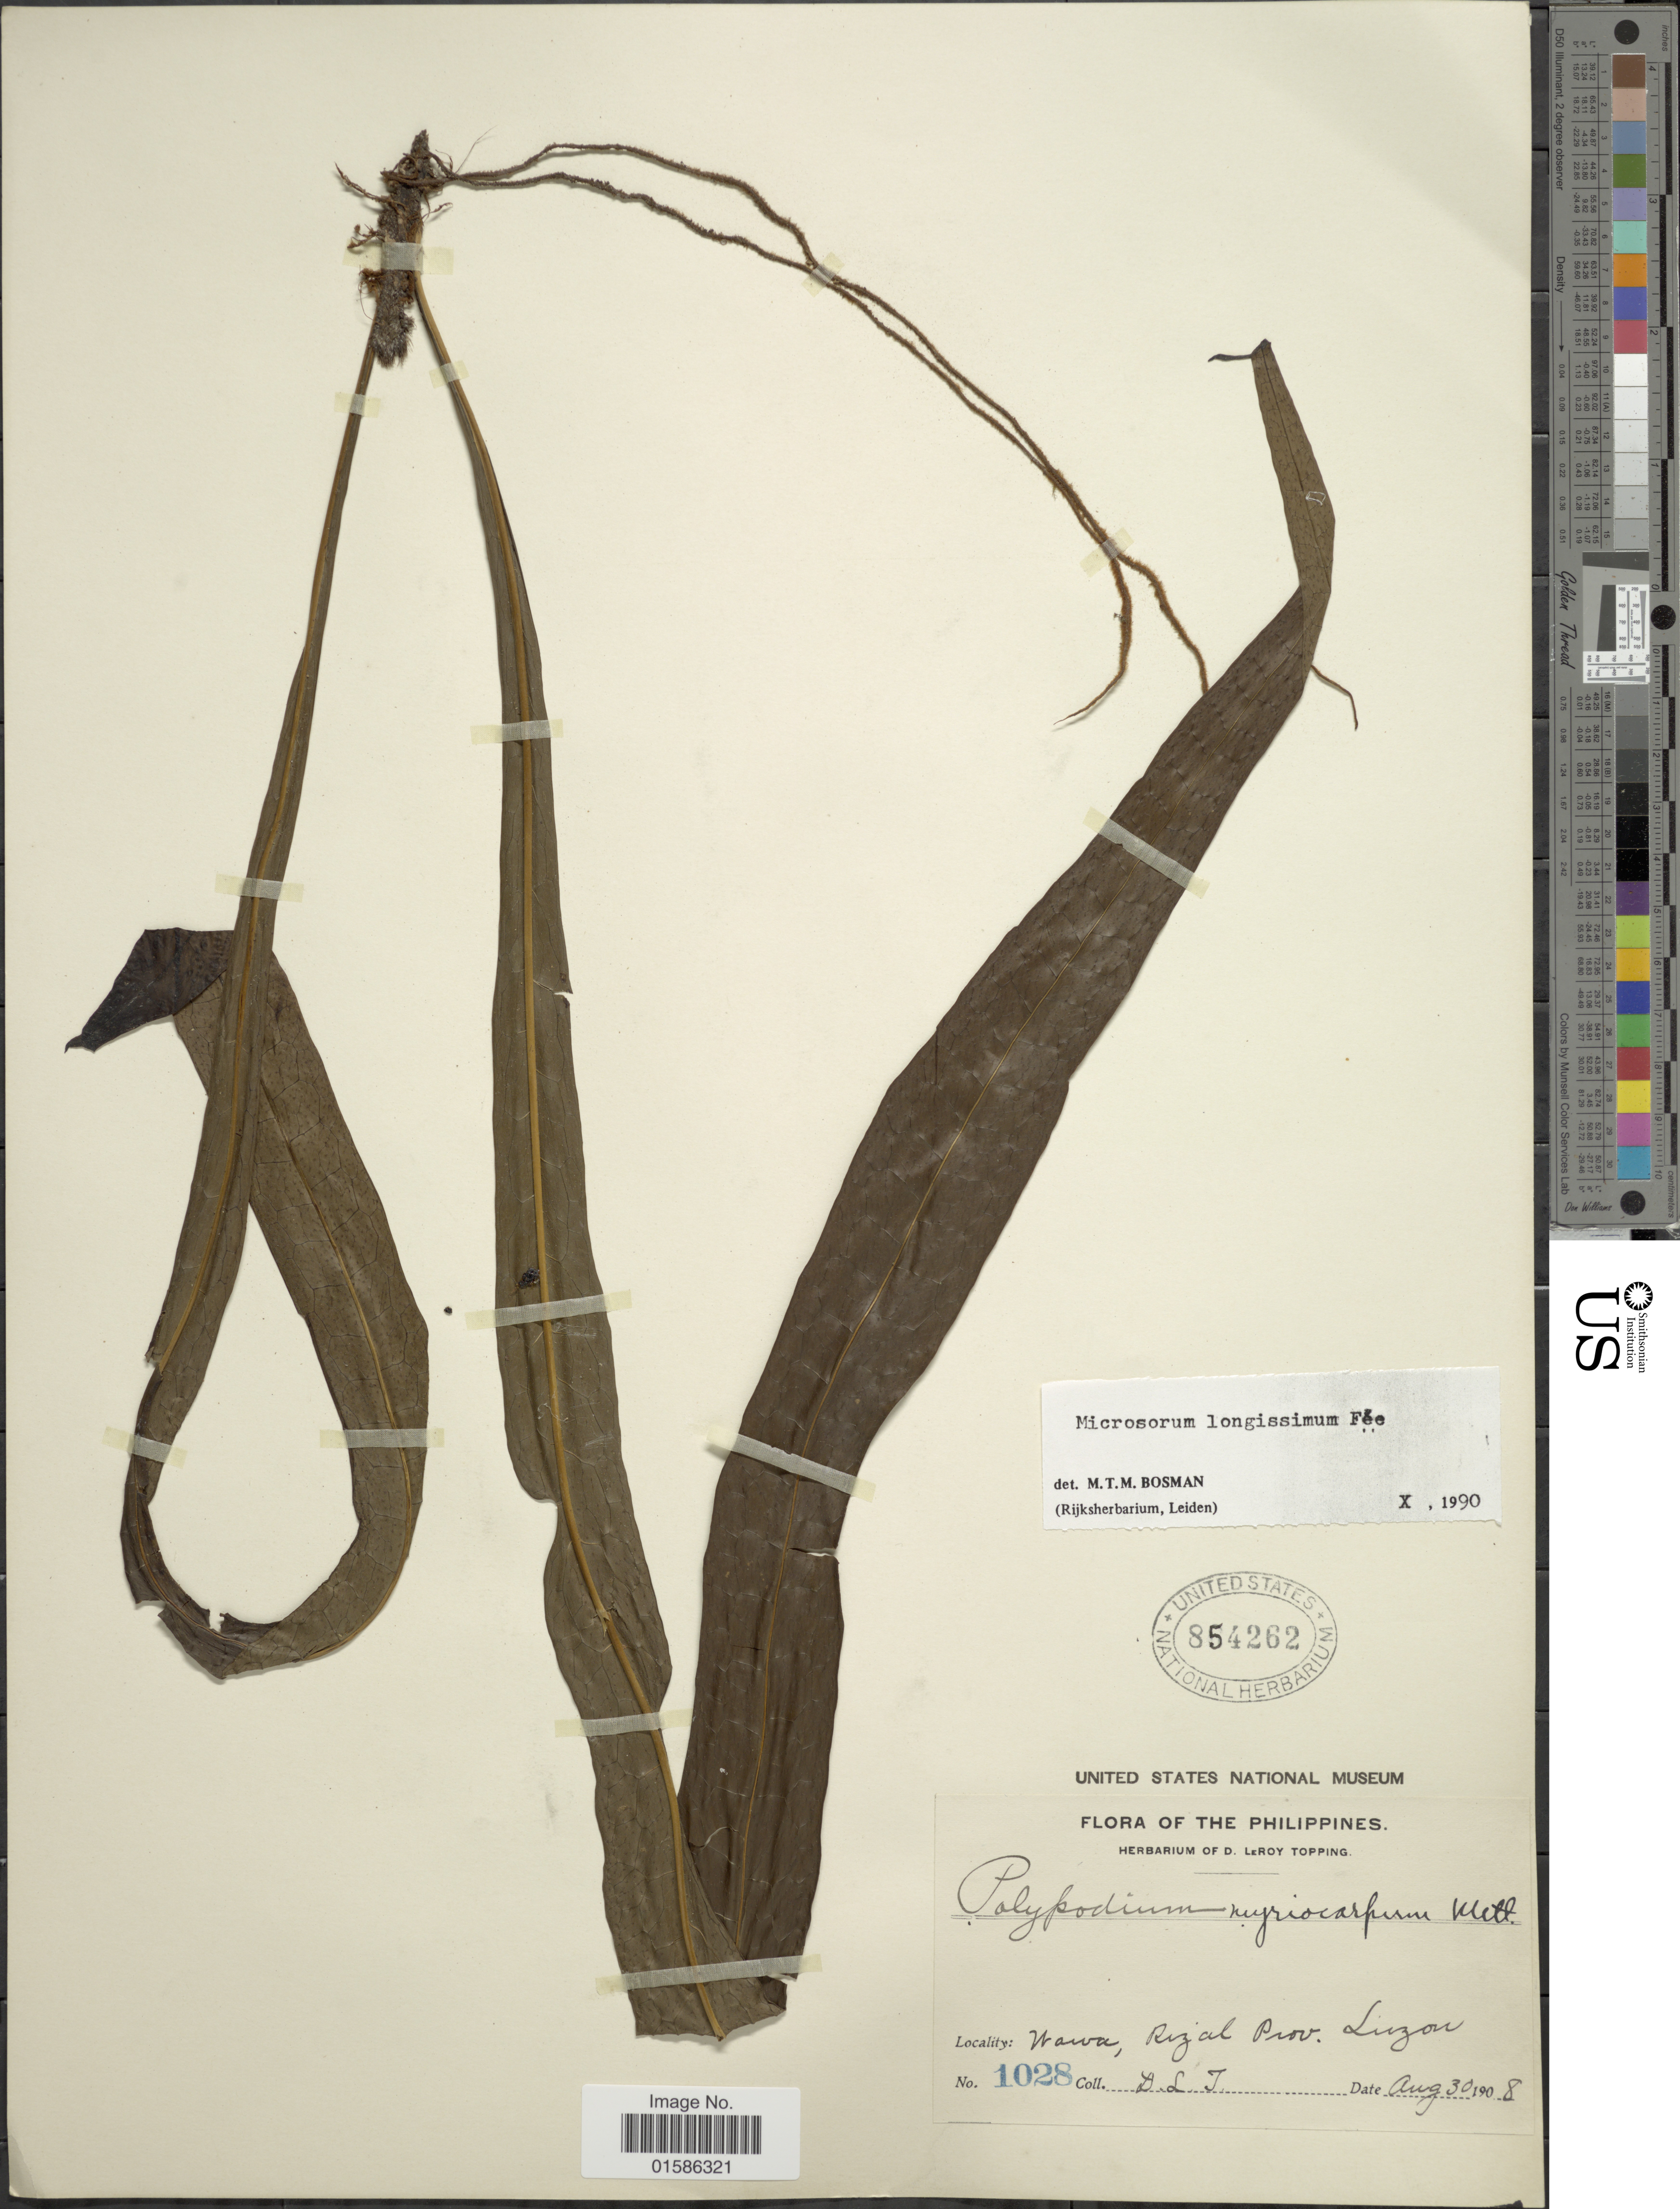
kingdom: Plantae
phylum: Tracheophyta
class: Polypodiopsida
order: Polypodiales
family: Polypodiaceae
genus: Microsorum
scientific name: Microsorum longissimum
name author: Fée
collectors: D. L. Topping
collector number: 1028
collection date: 1908-08-30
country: Philippines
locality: Wawa, Rizal Prov. Luzon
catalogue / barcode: US 854262